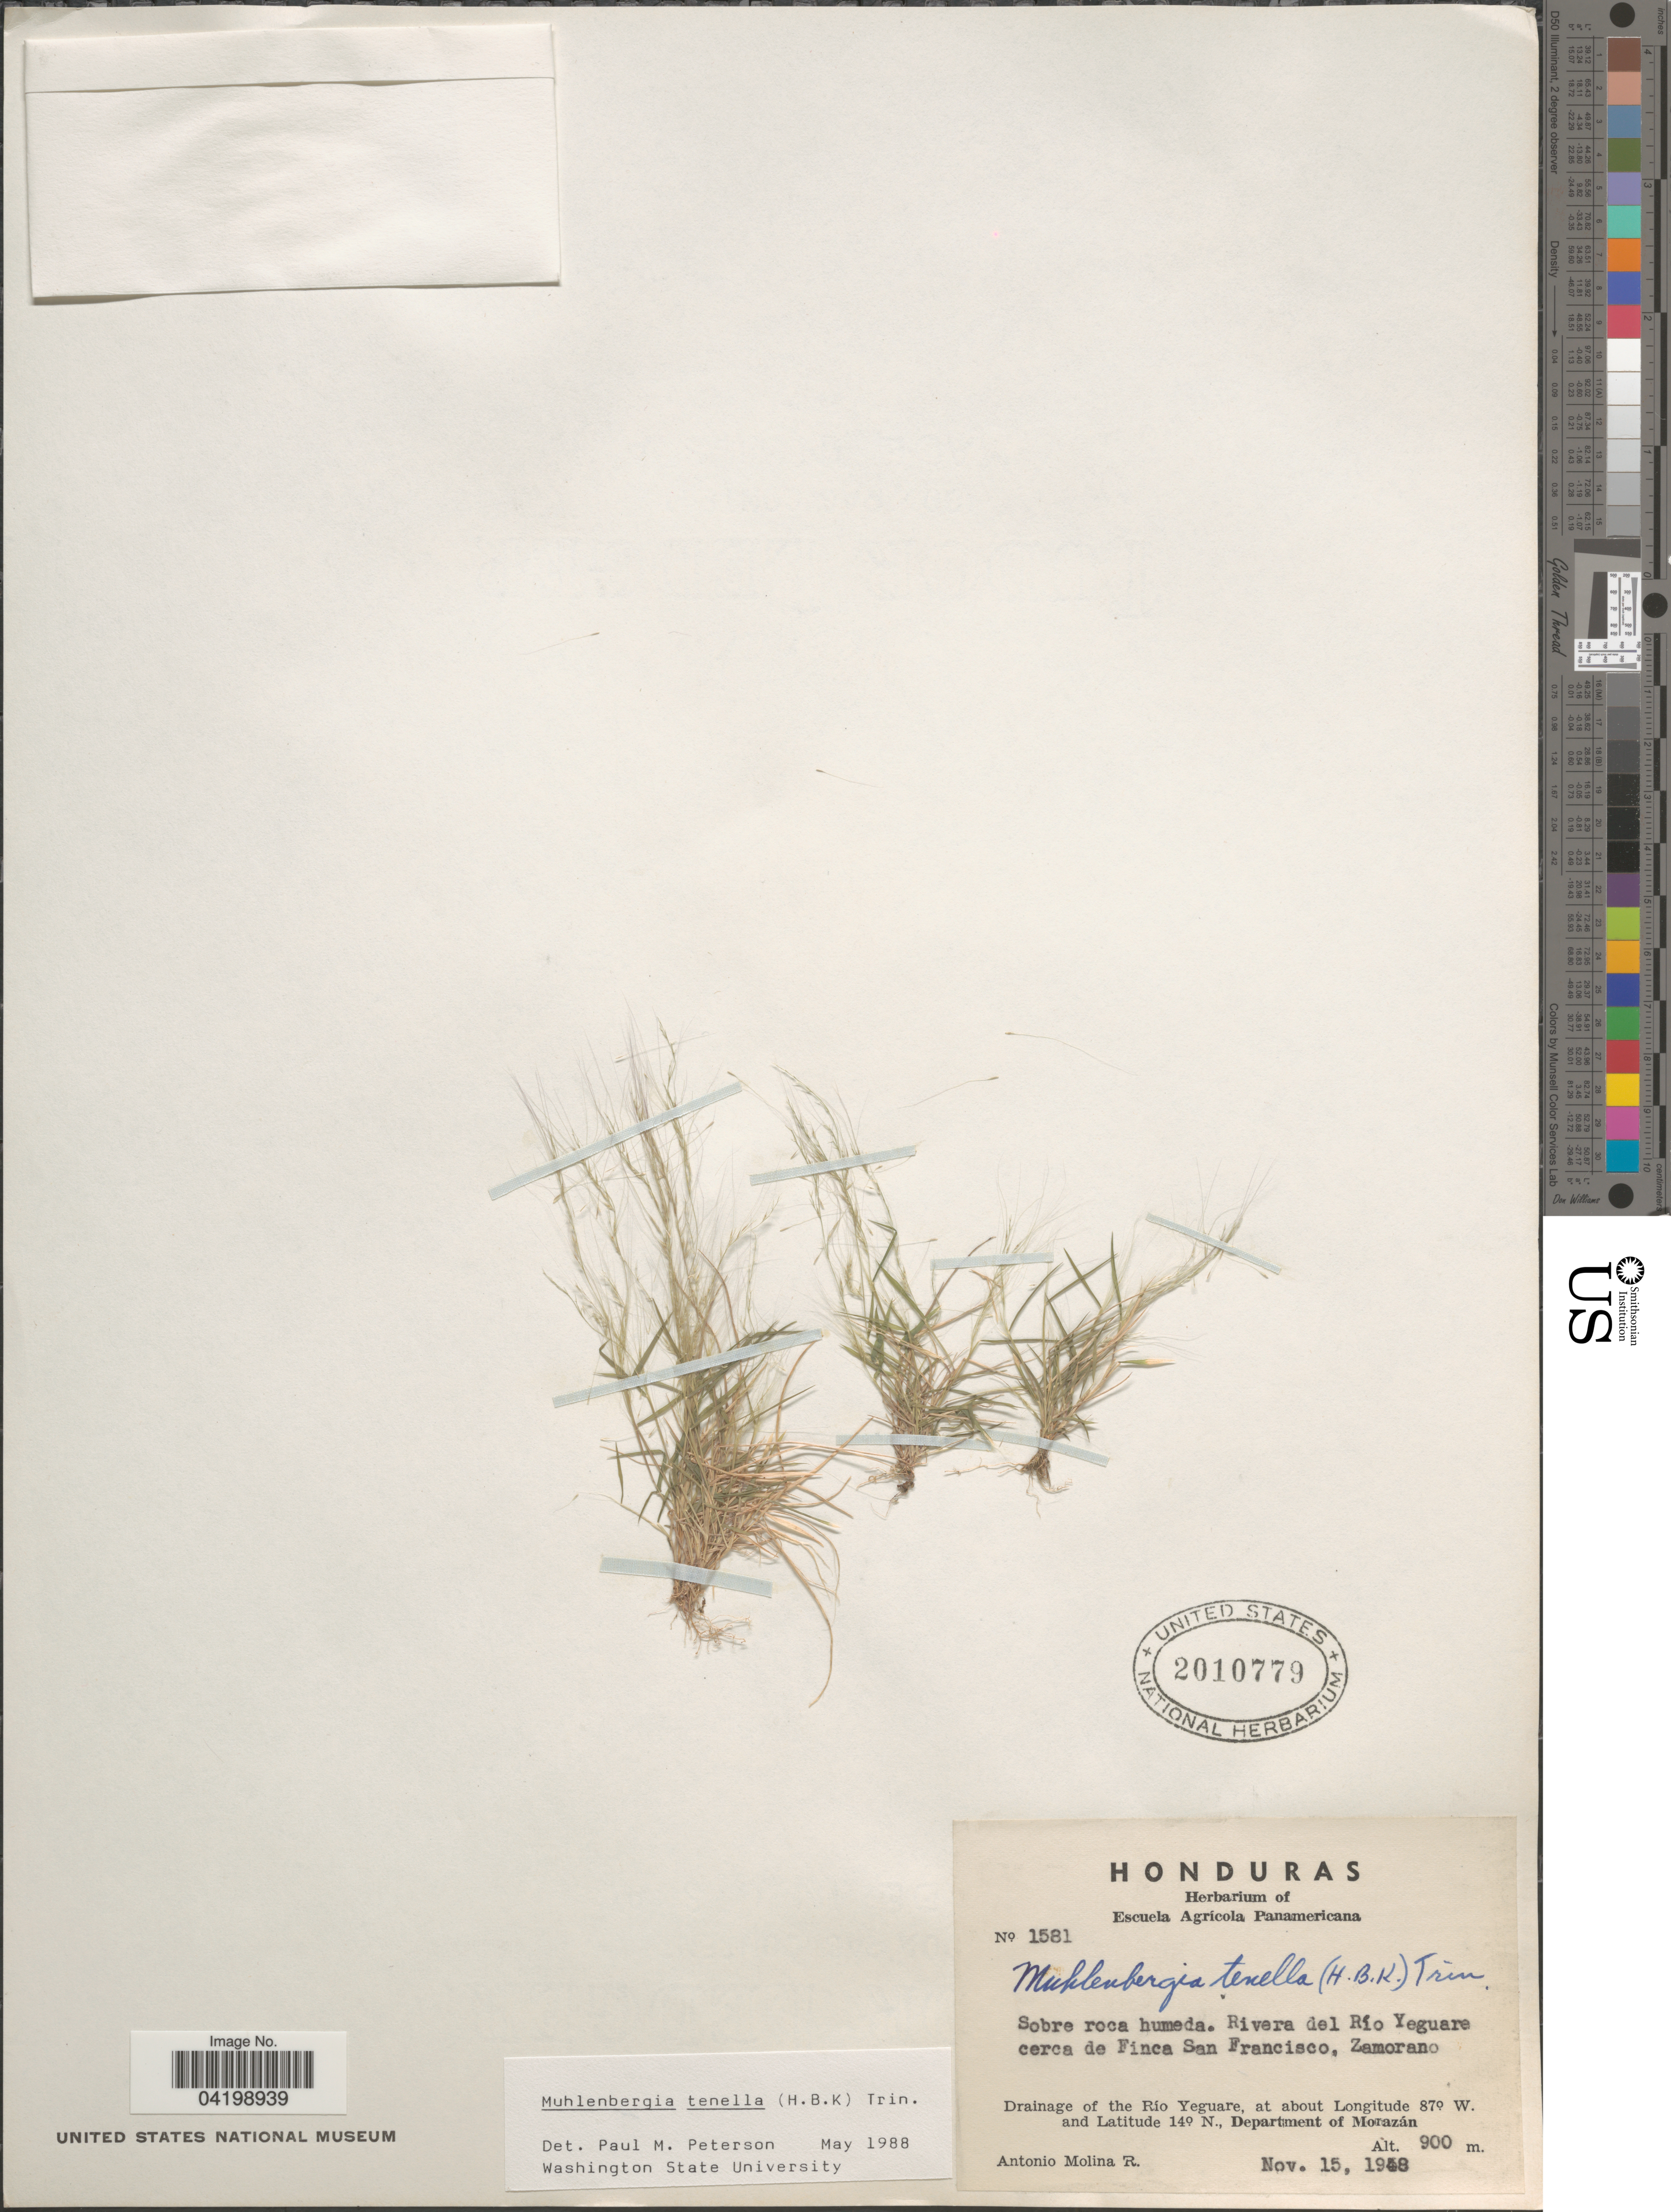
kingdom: Plantae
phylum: Tracheophyta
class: Liliopsida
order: Poales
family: Poaceae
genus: Muhlenbergia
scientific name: Muhlenbergia tenella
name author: (Kunth) Trin.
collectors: A. Molina R.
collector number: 1581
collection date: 1948-11-15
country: Honduras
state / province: Fco. Morazán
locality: Rivera del Río Yeguare cerca de Finca San Francisco, Zamorano. Drainage of the Río Yeguare, Department of Morazán.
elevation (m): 900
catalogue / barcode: US 2010779